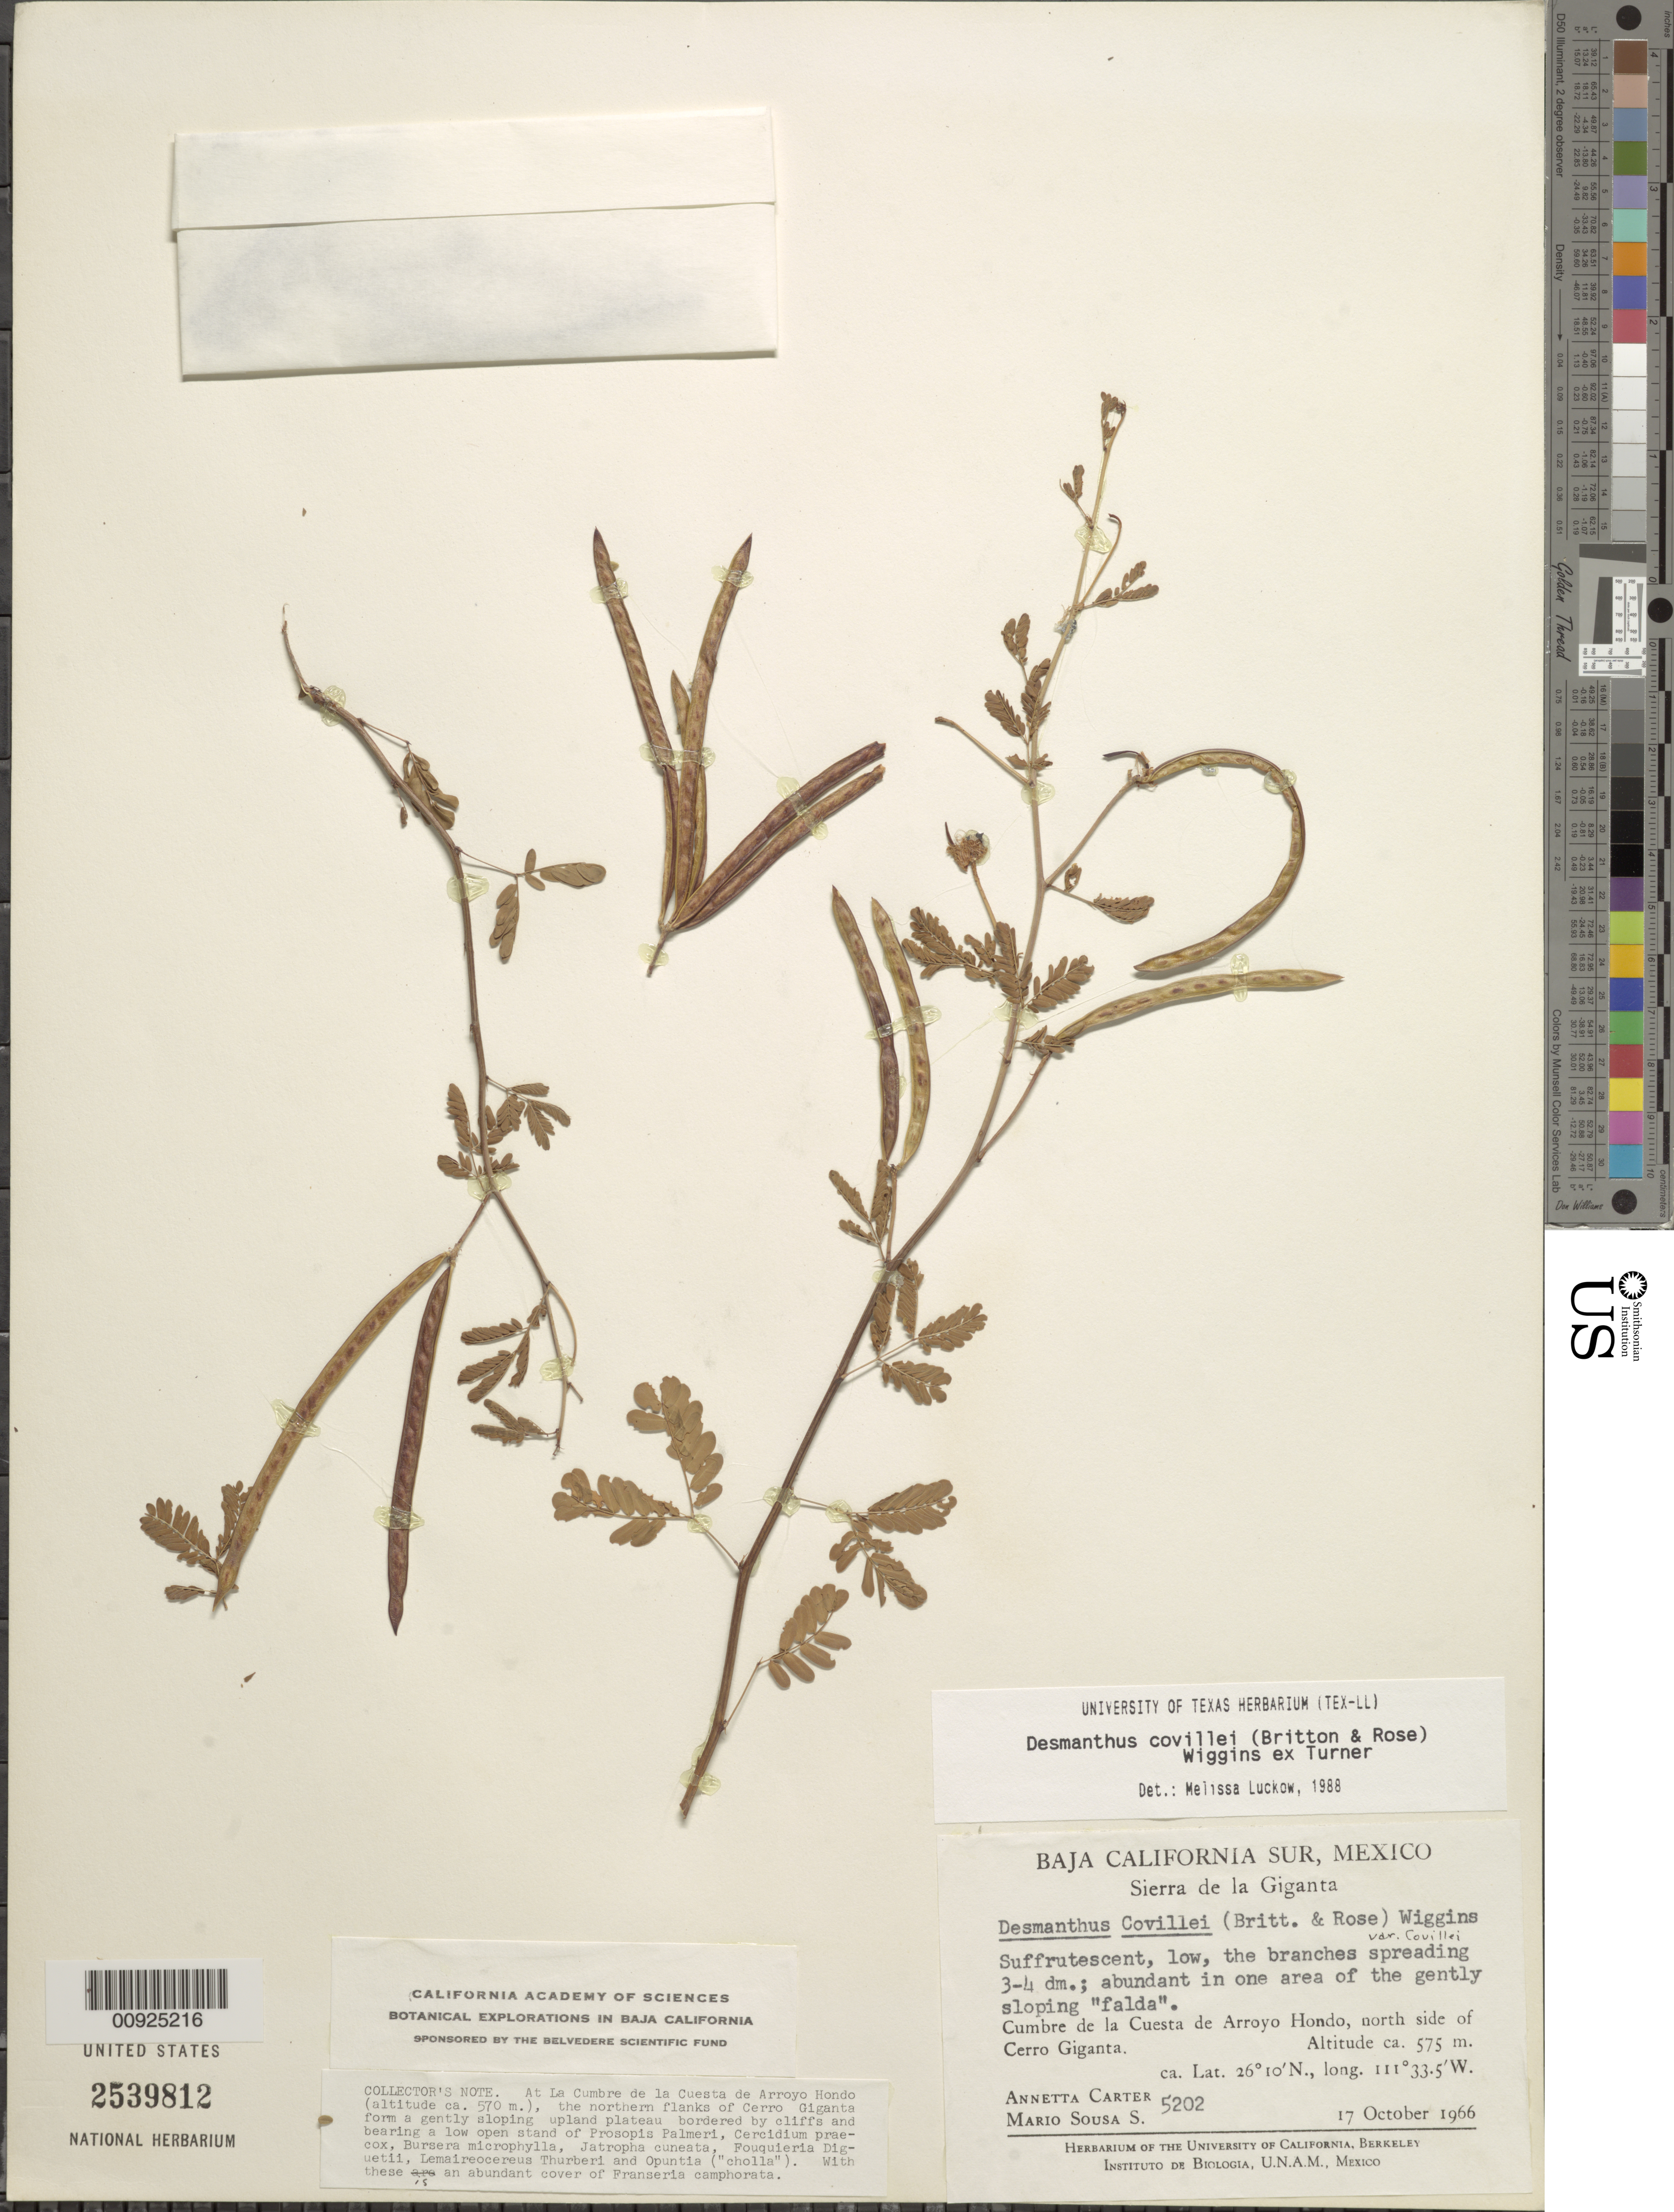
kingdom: Plantae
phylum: Tracheophyta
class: Magnoliopsida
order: Fabales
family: Fabaceae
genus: Desmanthus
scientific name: Desmanthus covillei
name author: (Britton) Wiggins ex B.L. Turner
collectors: A. Carter & M. Sousa S.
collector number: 5202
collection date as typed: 17 Oct 1966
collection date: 1966-10-17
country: Mexico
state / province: Baja California Sur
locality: Cumbre de la Cuesta de Arroyo Hondo, north side of Cerro Giganta. Baja California Sur. Sierra de la Giganta.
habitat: Abundant in one area of the gently sloping "falda".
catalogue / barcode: US 2539812